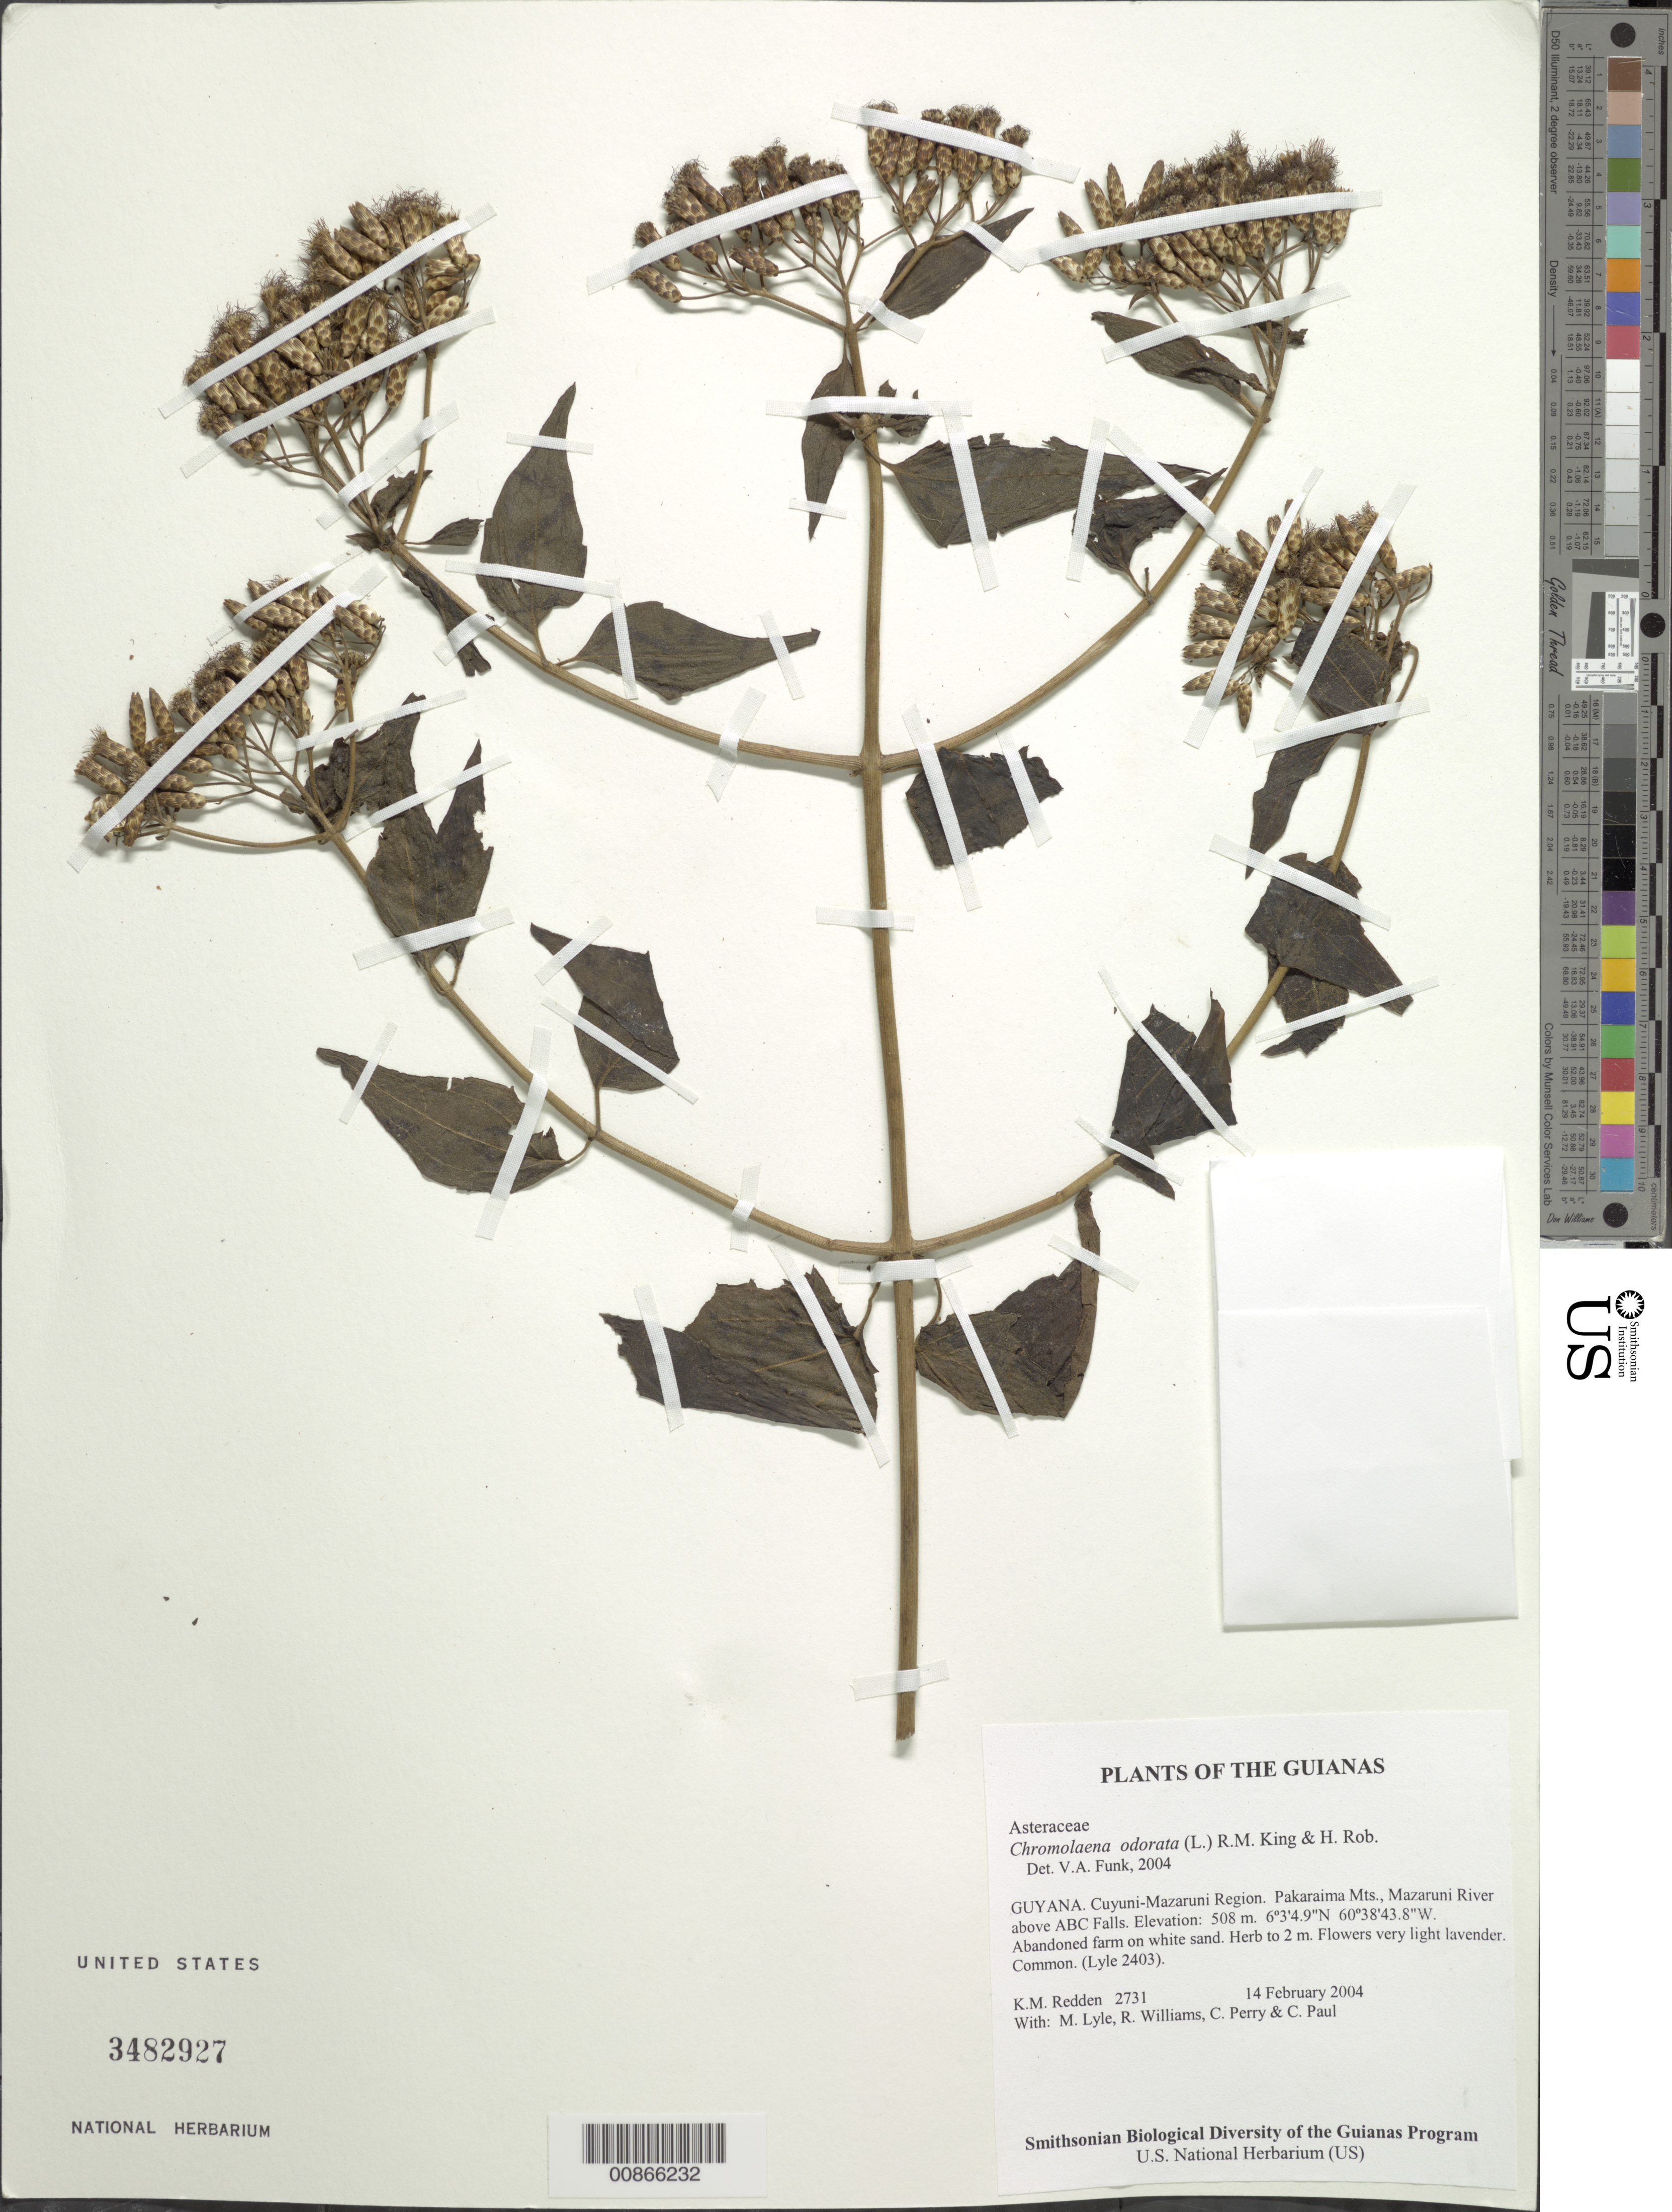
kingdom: Plantae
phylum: Tracheophyta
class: Magnoliopsida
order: Asterales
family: Asteraceae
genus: Chromolaena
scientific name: Chromolaena odorata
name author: (L.) R.M. King & H. Rob.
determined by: Funk, Vicki A., (BOT), Smithsonian Institution - National Museum of Natural History (UNITED STATES)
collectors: K. M. Redden, M. Lyle, R. Williams, C. Perry & C. Paul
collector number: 2731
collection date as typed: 14 February 2004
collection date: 2004-02-14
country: Guyana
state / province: Cuyuni-Mazaruni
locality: Pakaraima Mts., Mazaruni River above ABC Falls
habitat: Abandoned farm on white sand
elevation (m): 508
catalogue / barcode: US 3482927